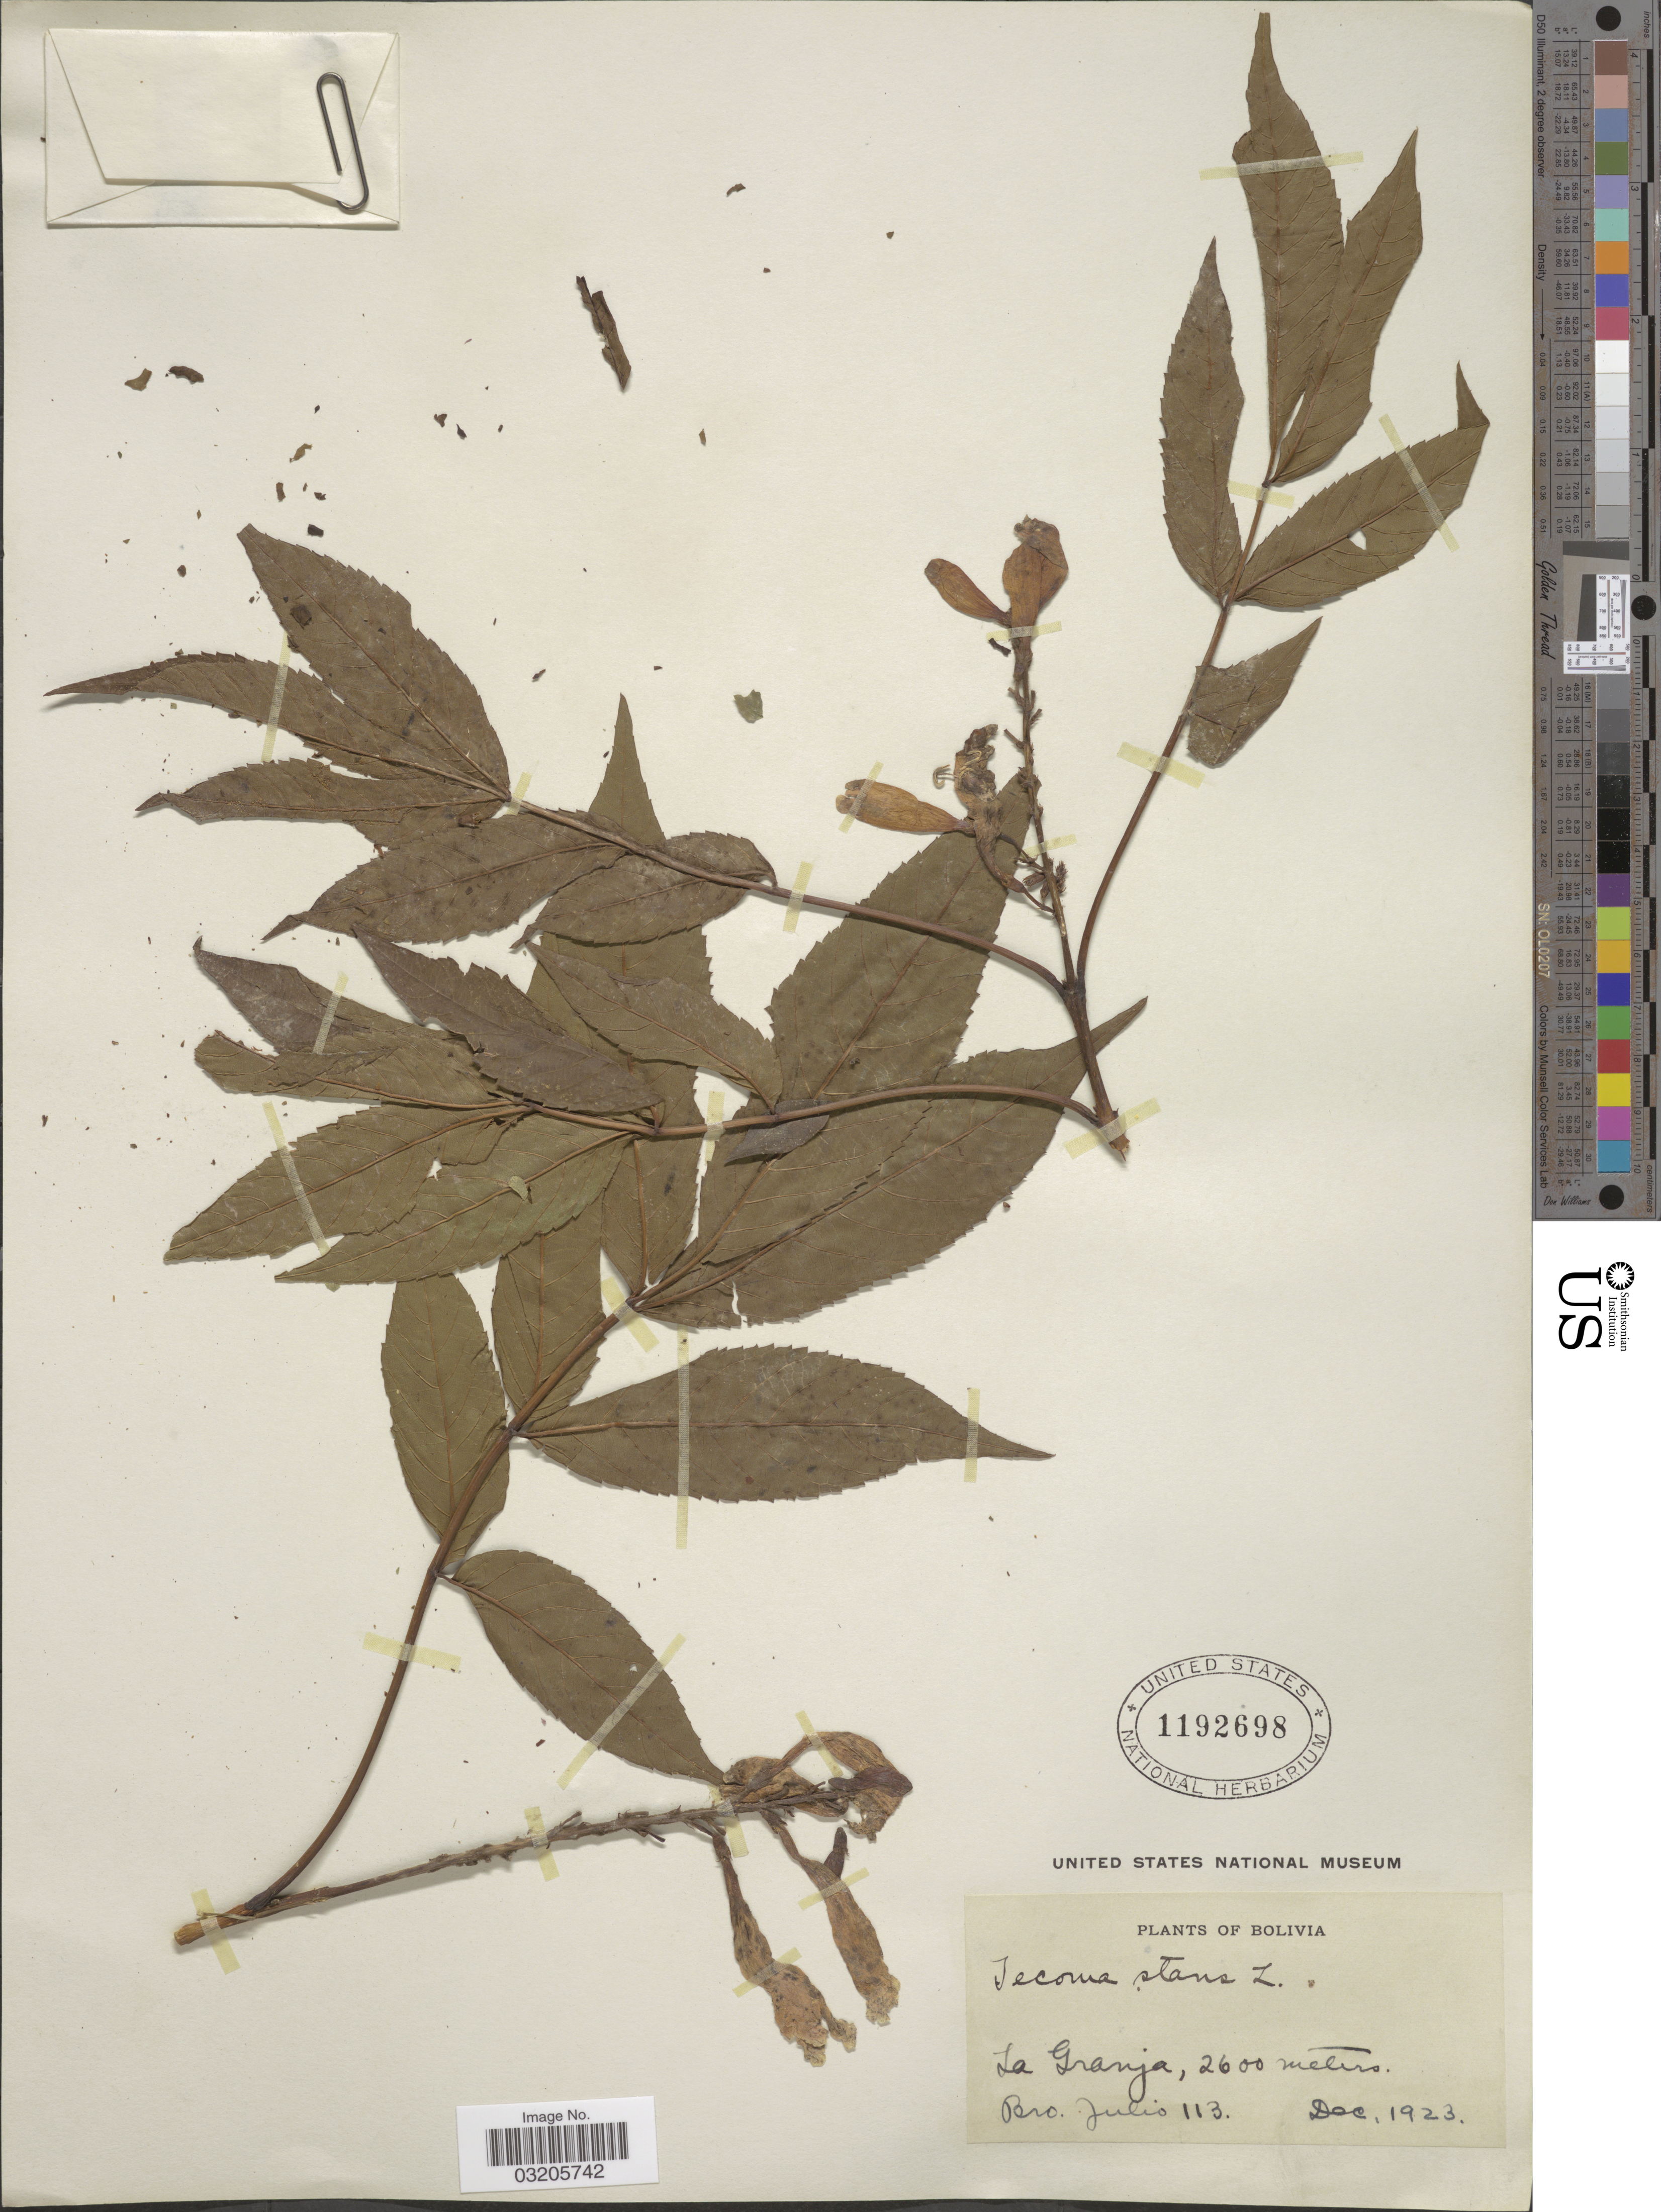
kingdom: Plantae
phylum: Tracheophyta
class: Magnoliopsida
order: Lamiales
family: Bignoniaceae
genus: Tecoma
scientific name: Tecoma stans var. stans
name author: (L.) Juss. ex Kunth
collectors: Bro. Julio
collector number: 113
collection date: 1923-12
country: Bolivia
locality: La Granja.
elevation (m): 2600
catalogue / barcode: US 1192698